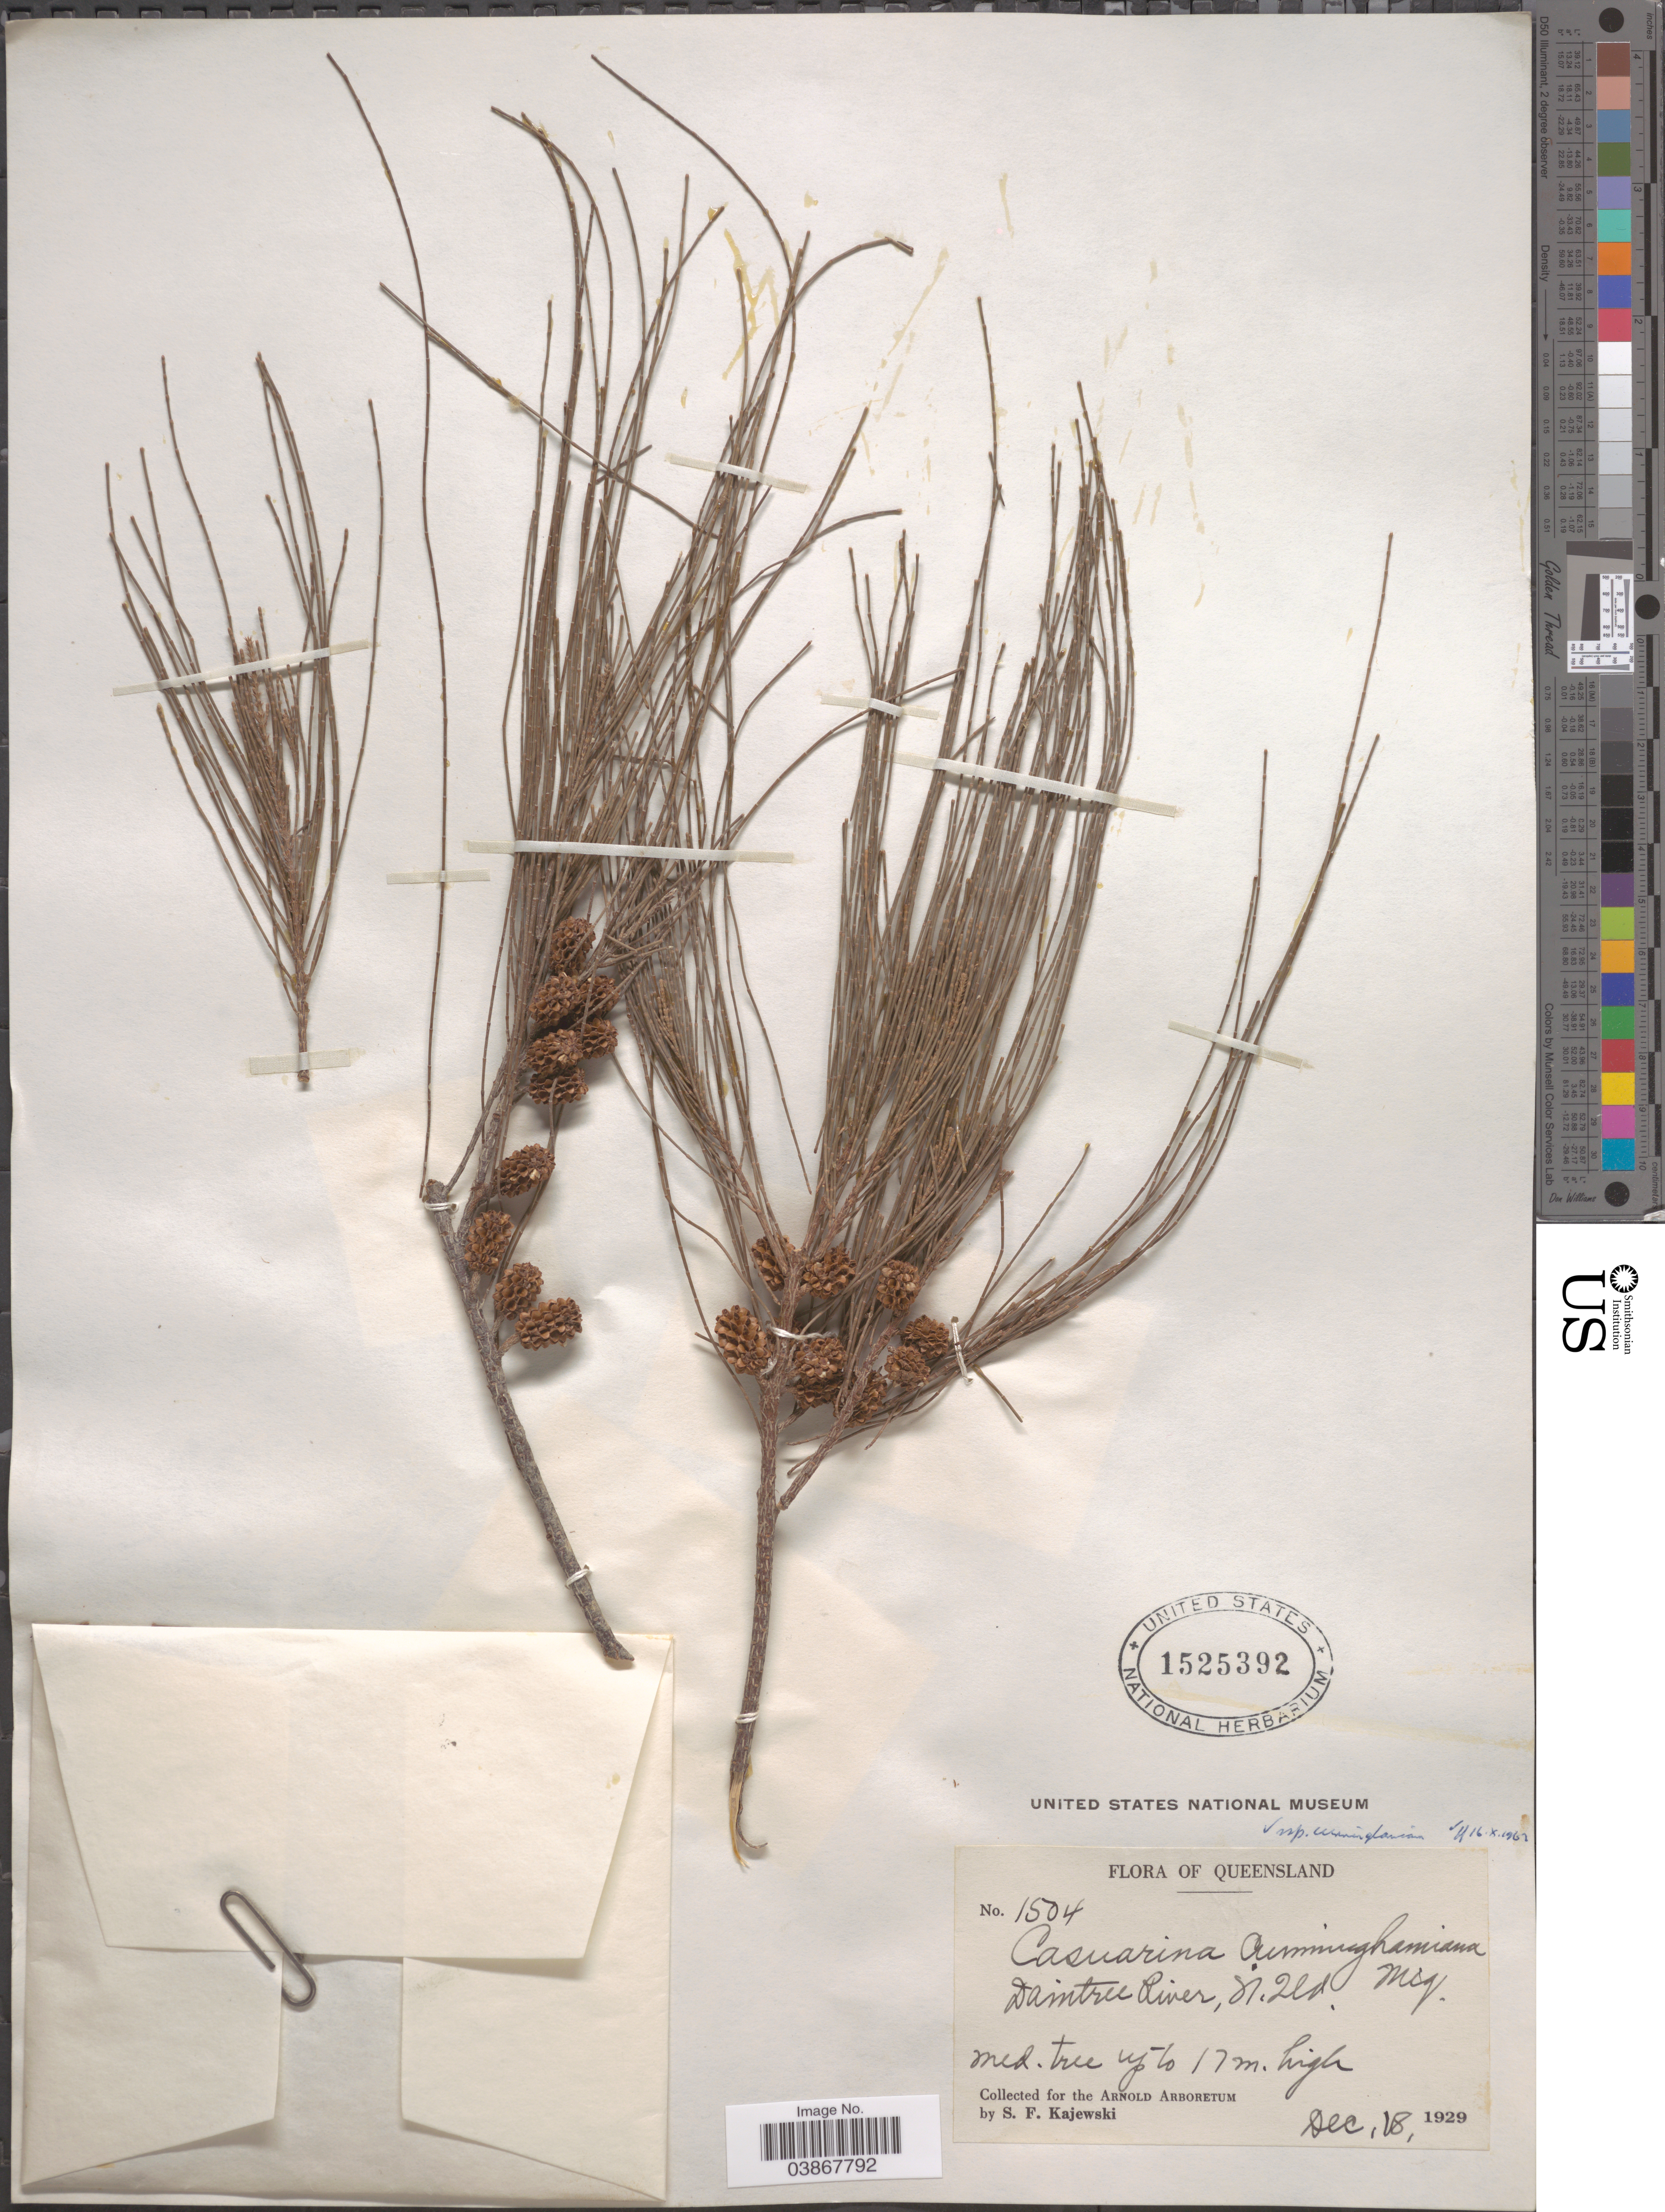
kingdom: Plantae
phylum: Tracheophyta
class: Magnoliopsida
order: Fagales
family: Casuarinaceae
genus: Casuarina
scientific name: Casuarina cunninghamiana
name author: Miq.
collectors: S. Kajewski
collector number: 1504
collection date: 1929-12-18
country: Australia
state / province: Queensland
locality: Damtree River, N.Qld.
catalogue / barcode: US 1525392